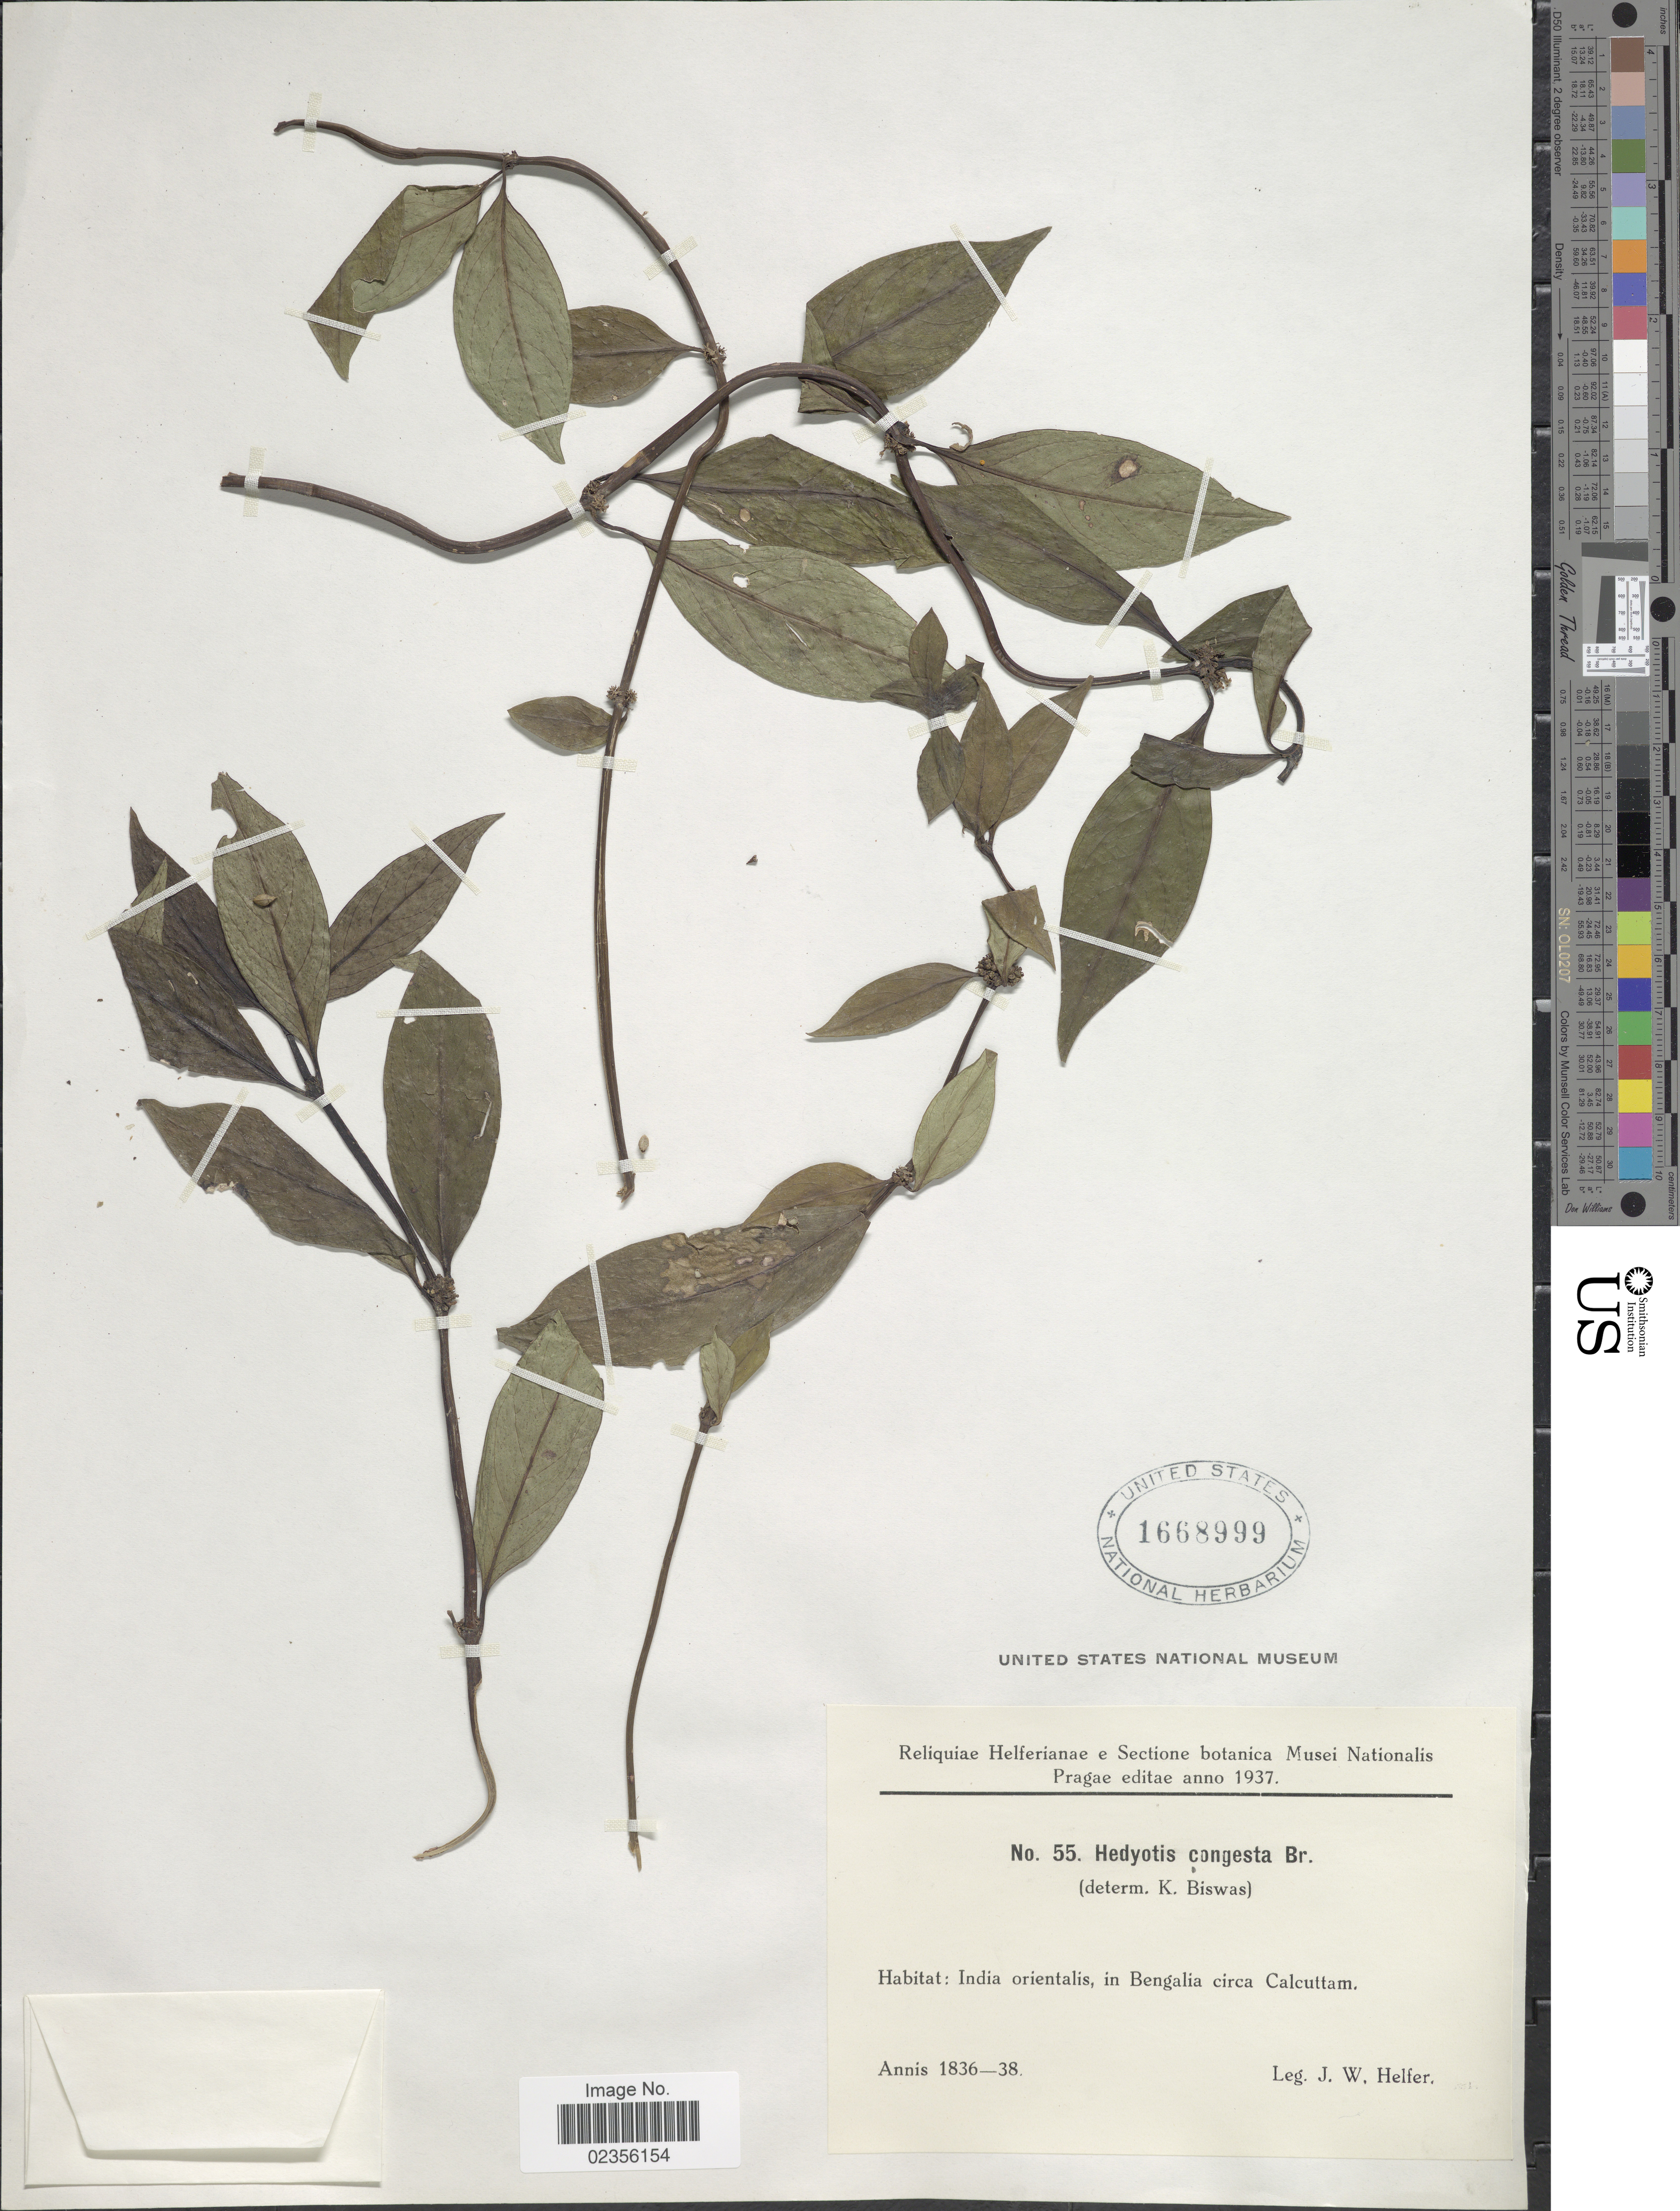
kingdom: Plantae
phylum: Tracheophyta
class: Magnoliopsida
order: Gentianales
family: Rubiaceae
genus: Hedyotis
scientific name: Hedyotis congesta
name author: R. Br.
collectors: J. W. Helfer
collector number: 55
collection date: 1836/1838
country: India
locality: India orientalis, in Bengalia circa Calcuttam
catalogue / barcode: US 1668999